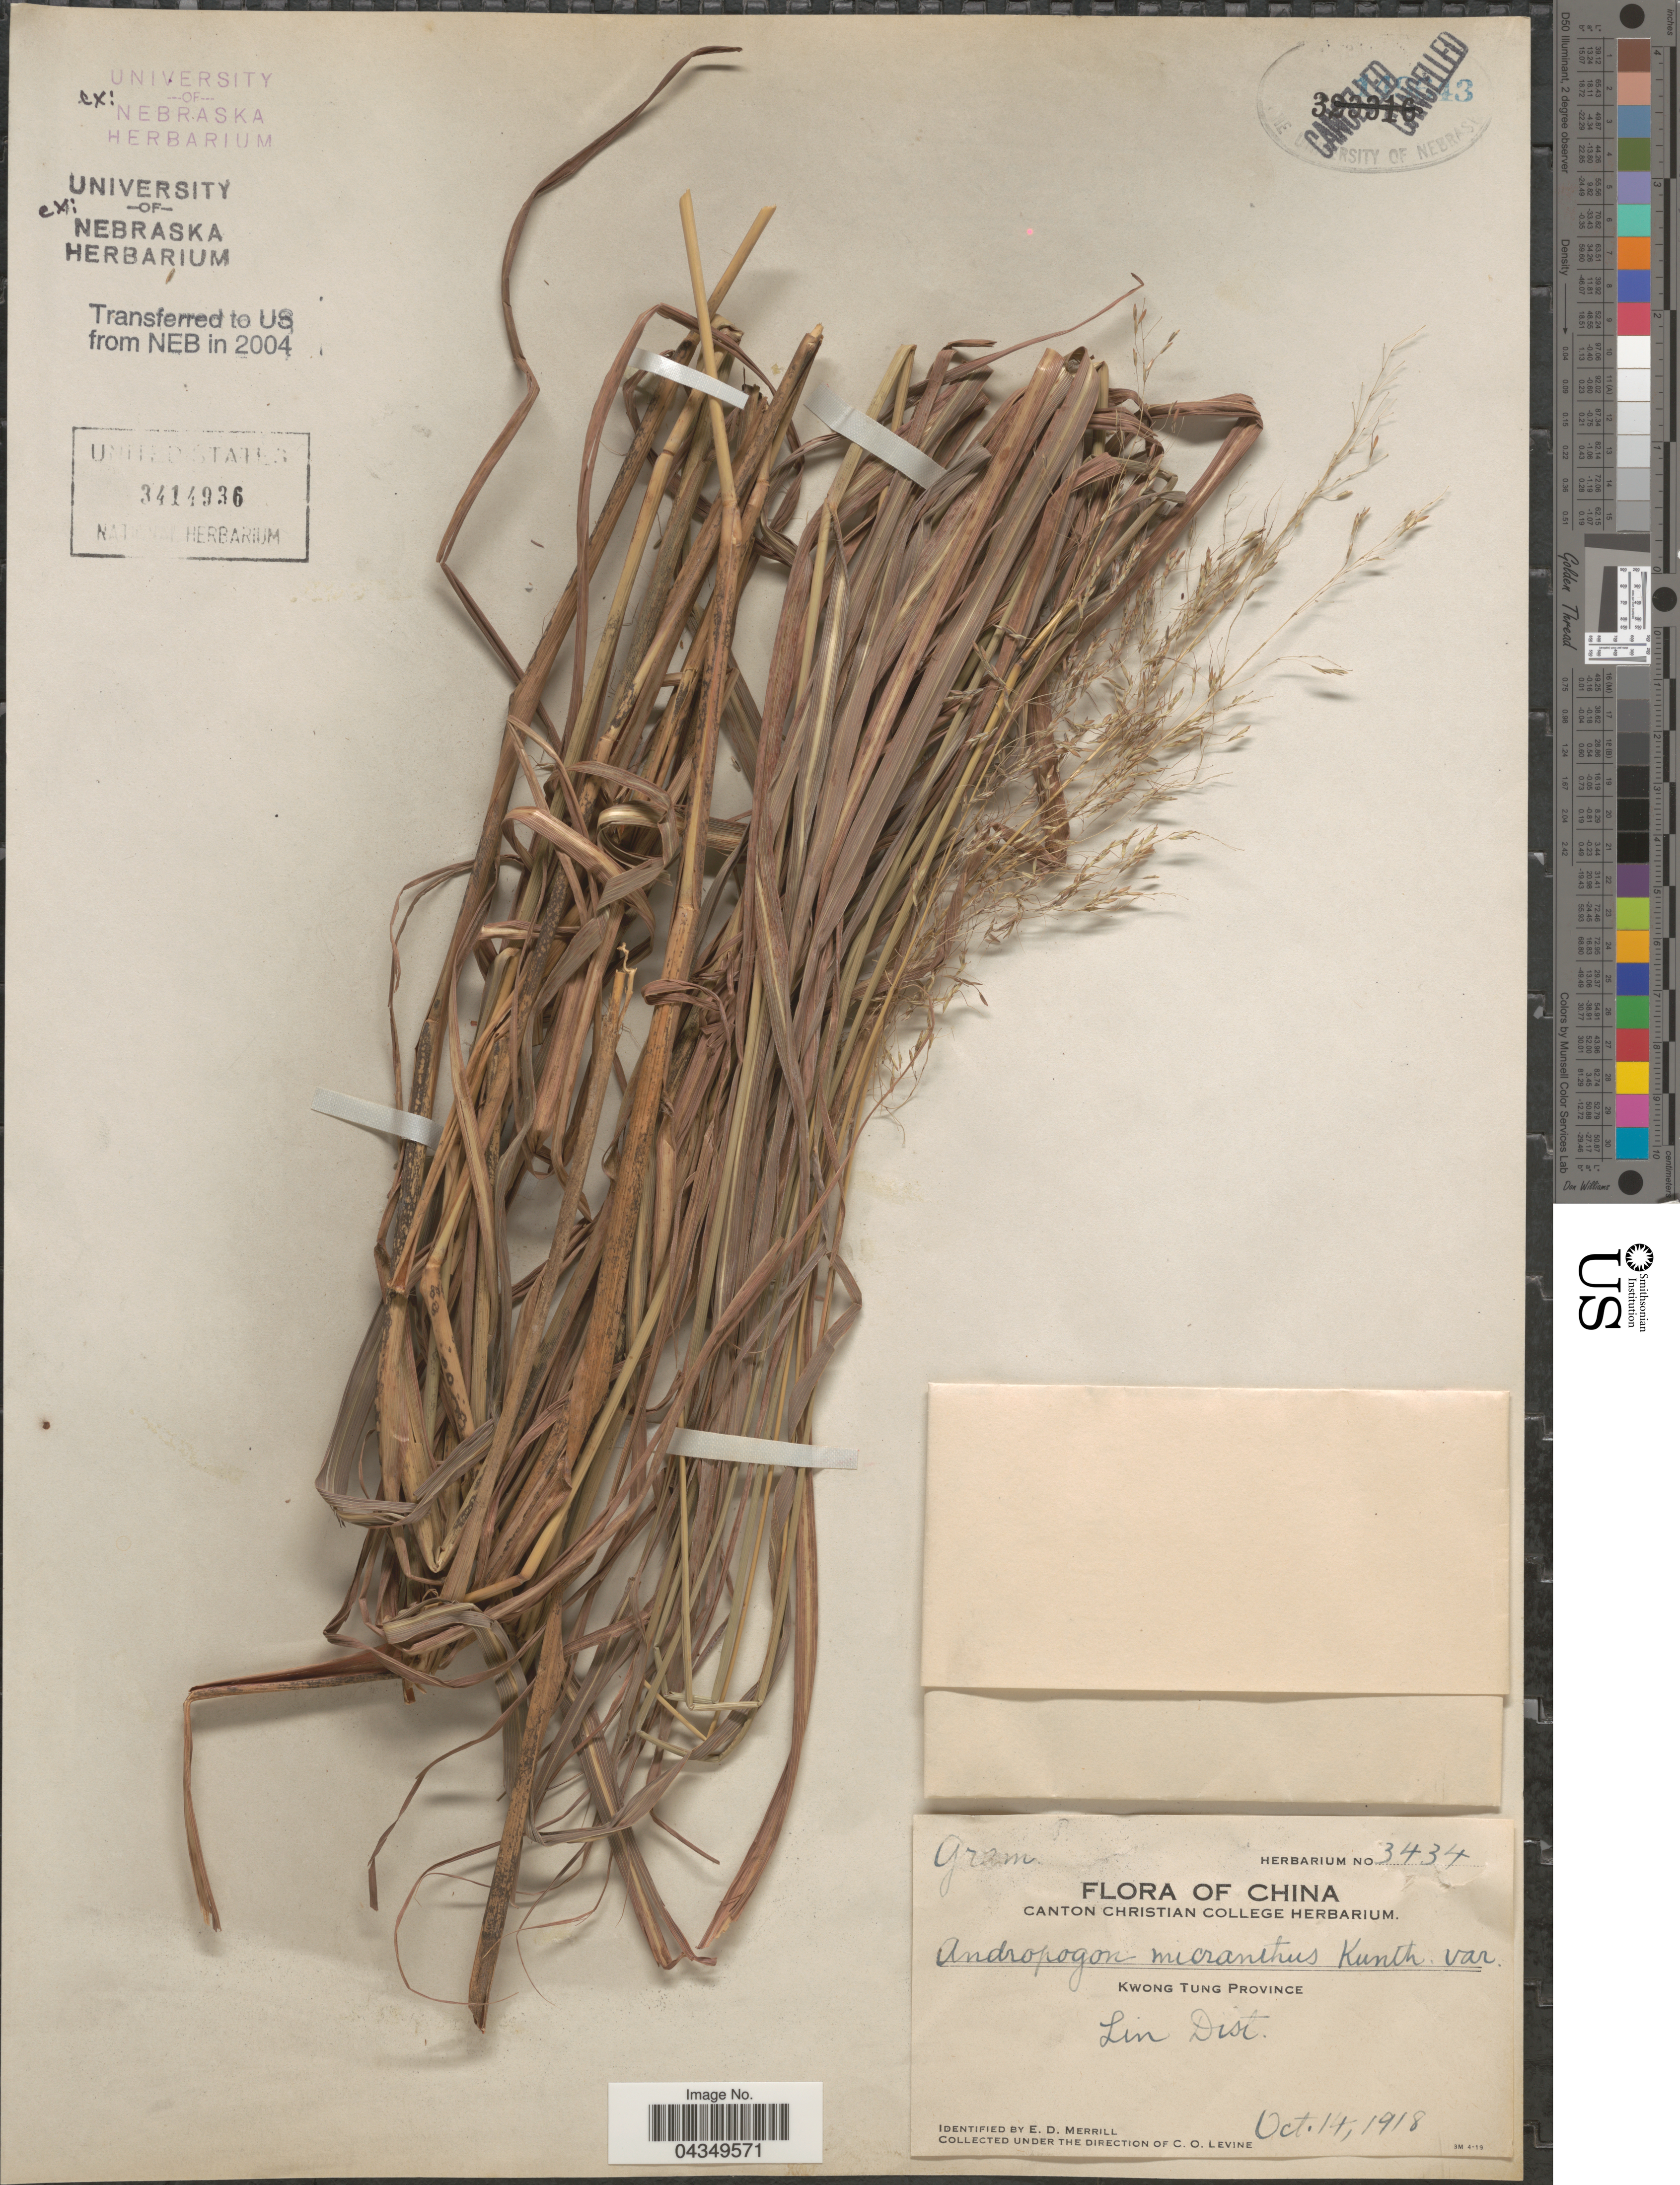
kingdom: Plantae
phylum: Tracheophyta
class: Liliopsida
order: Poales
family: Poaceae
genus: Capillipedium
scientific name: Capillipedium parviflorum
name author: (R. Br.) Stapf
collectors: C. O. Levine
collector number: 3434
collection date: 1918-10-14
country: China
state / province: Guangdong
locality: Kwong Tung Province. Lin Dist.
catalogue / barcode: US 3414936